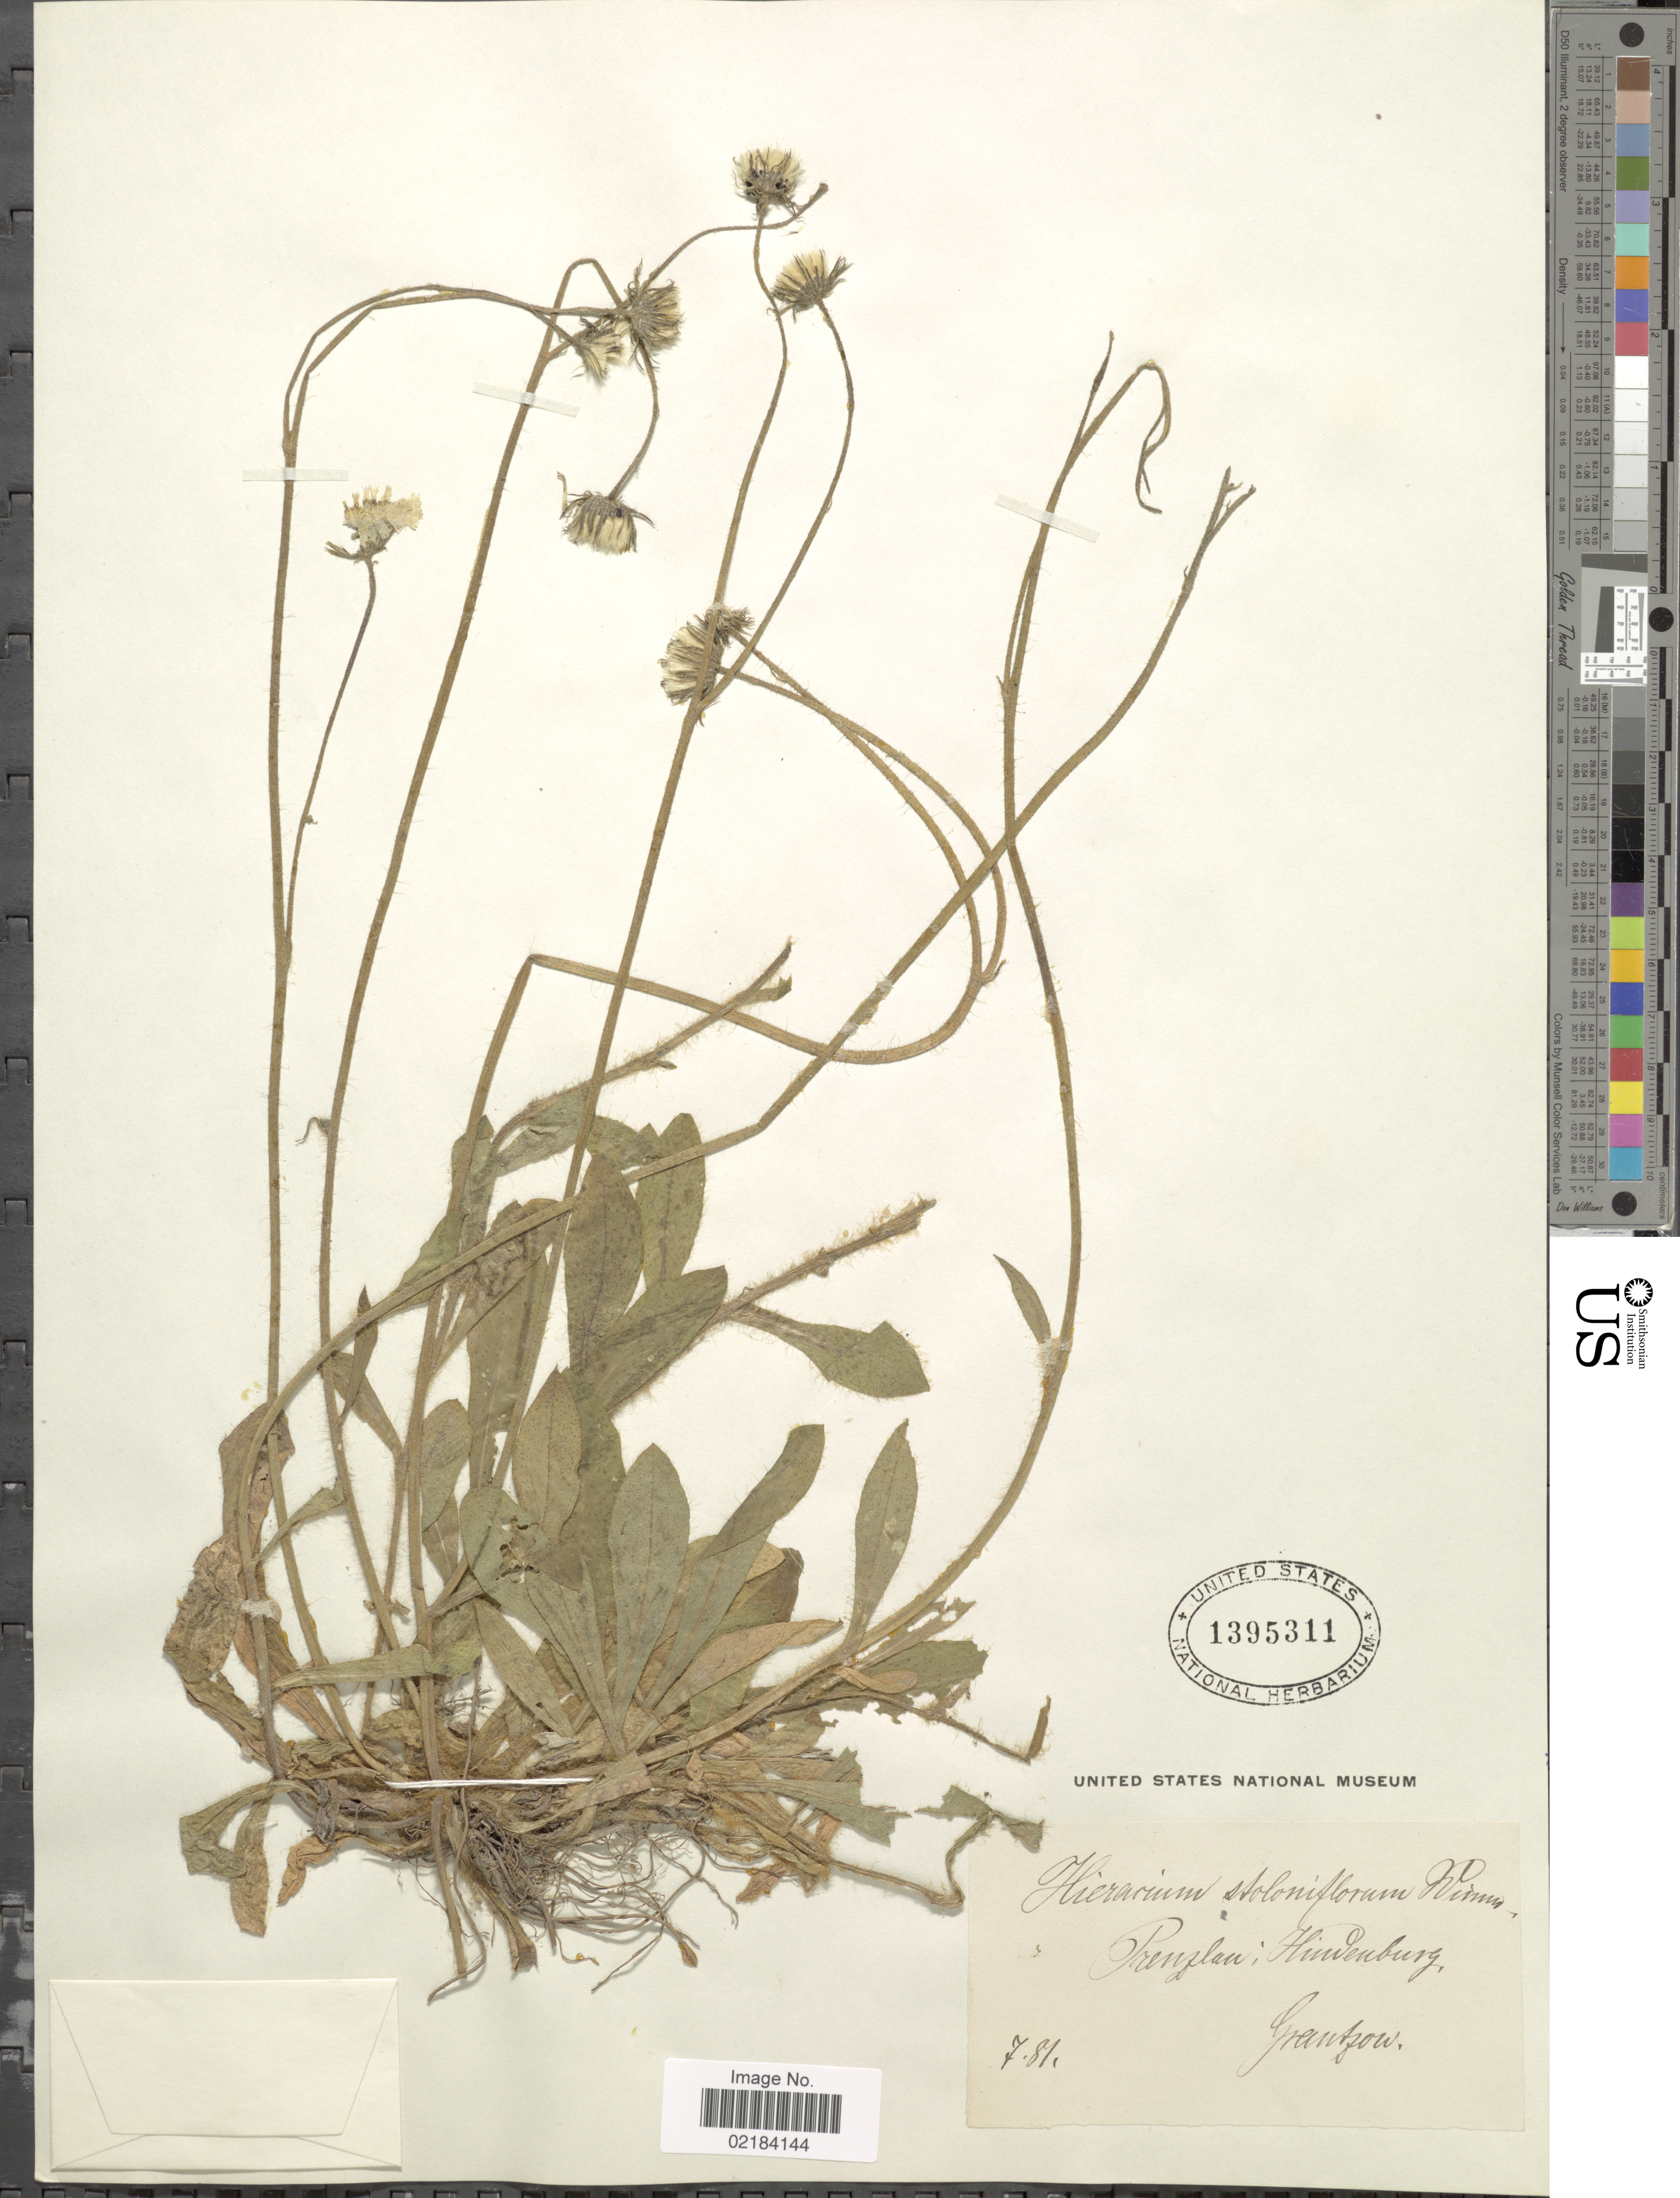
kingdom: Plantae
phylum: Tracheophyta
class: Magnoliopsida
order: Asterales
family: Asteraceae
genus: Pilosella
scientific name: Pilosella stoloniflora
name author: (Waldst. & Kit.) F.W. Schultz & Sch. Bip.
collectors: Grantzow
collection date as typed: Transcribed d/m/y: /7/81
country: Germany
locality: Prenzlau: Hindenburg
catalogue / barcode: US 1395311